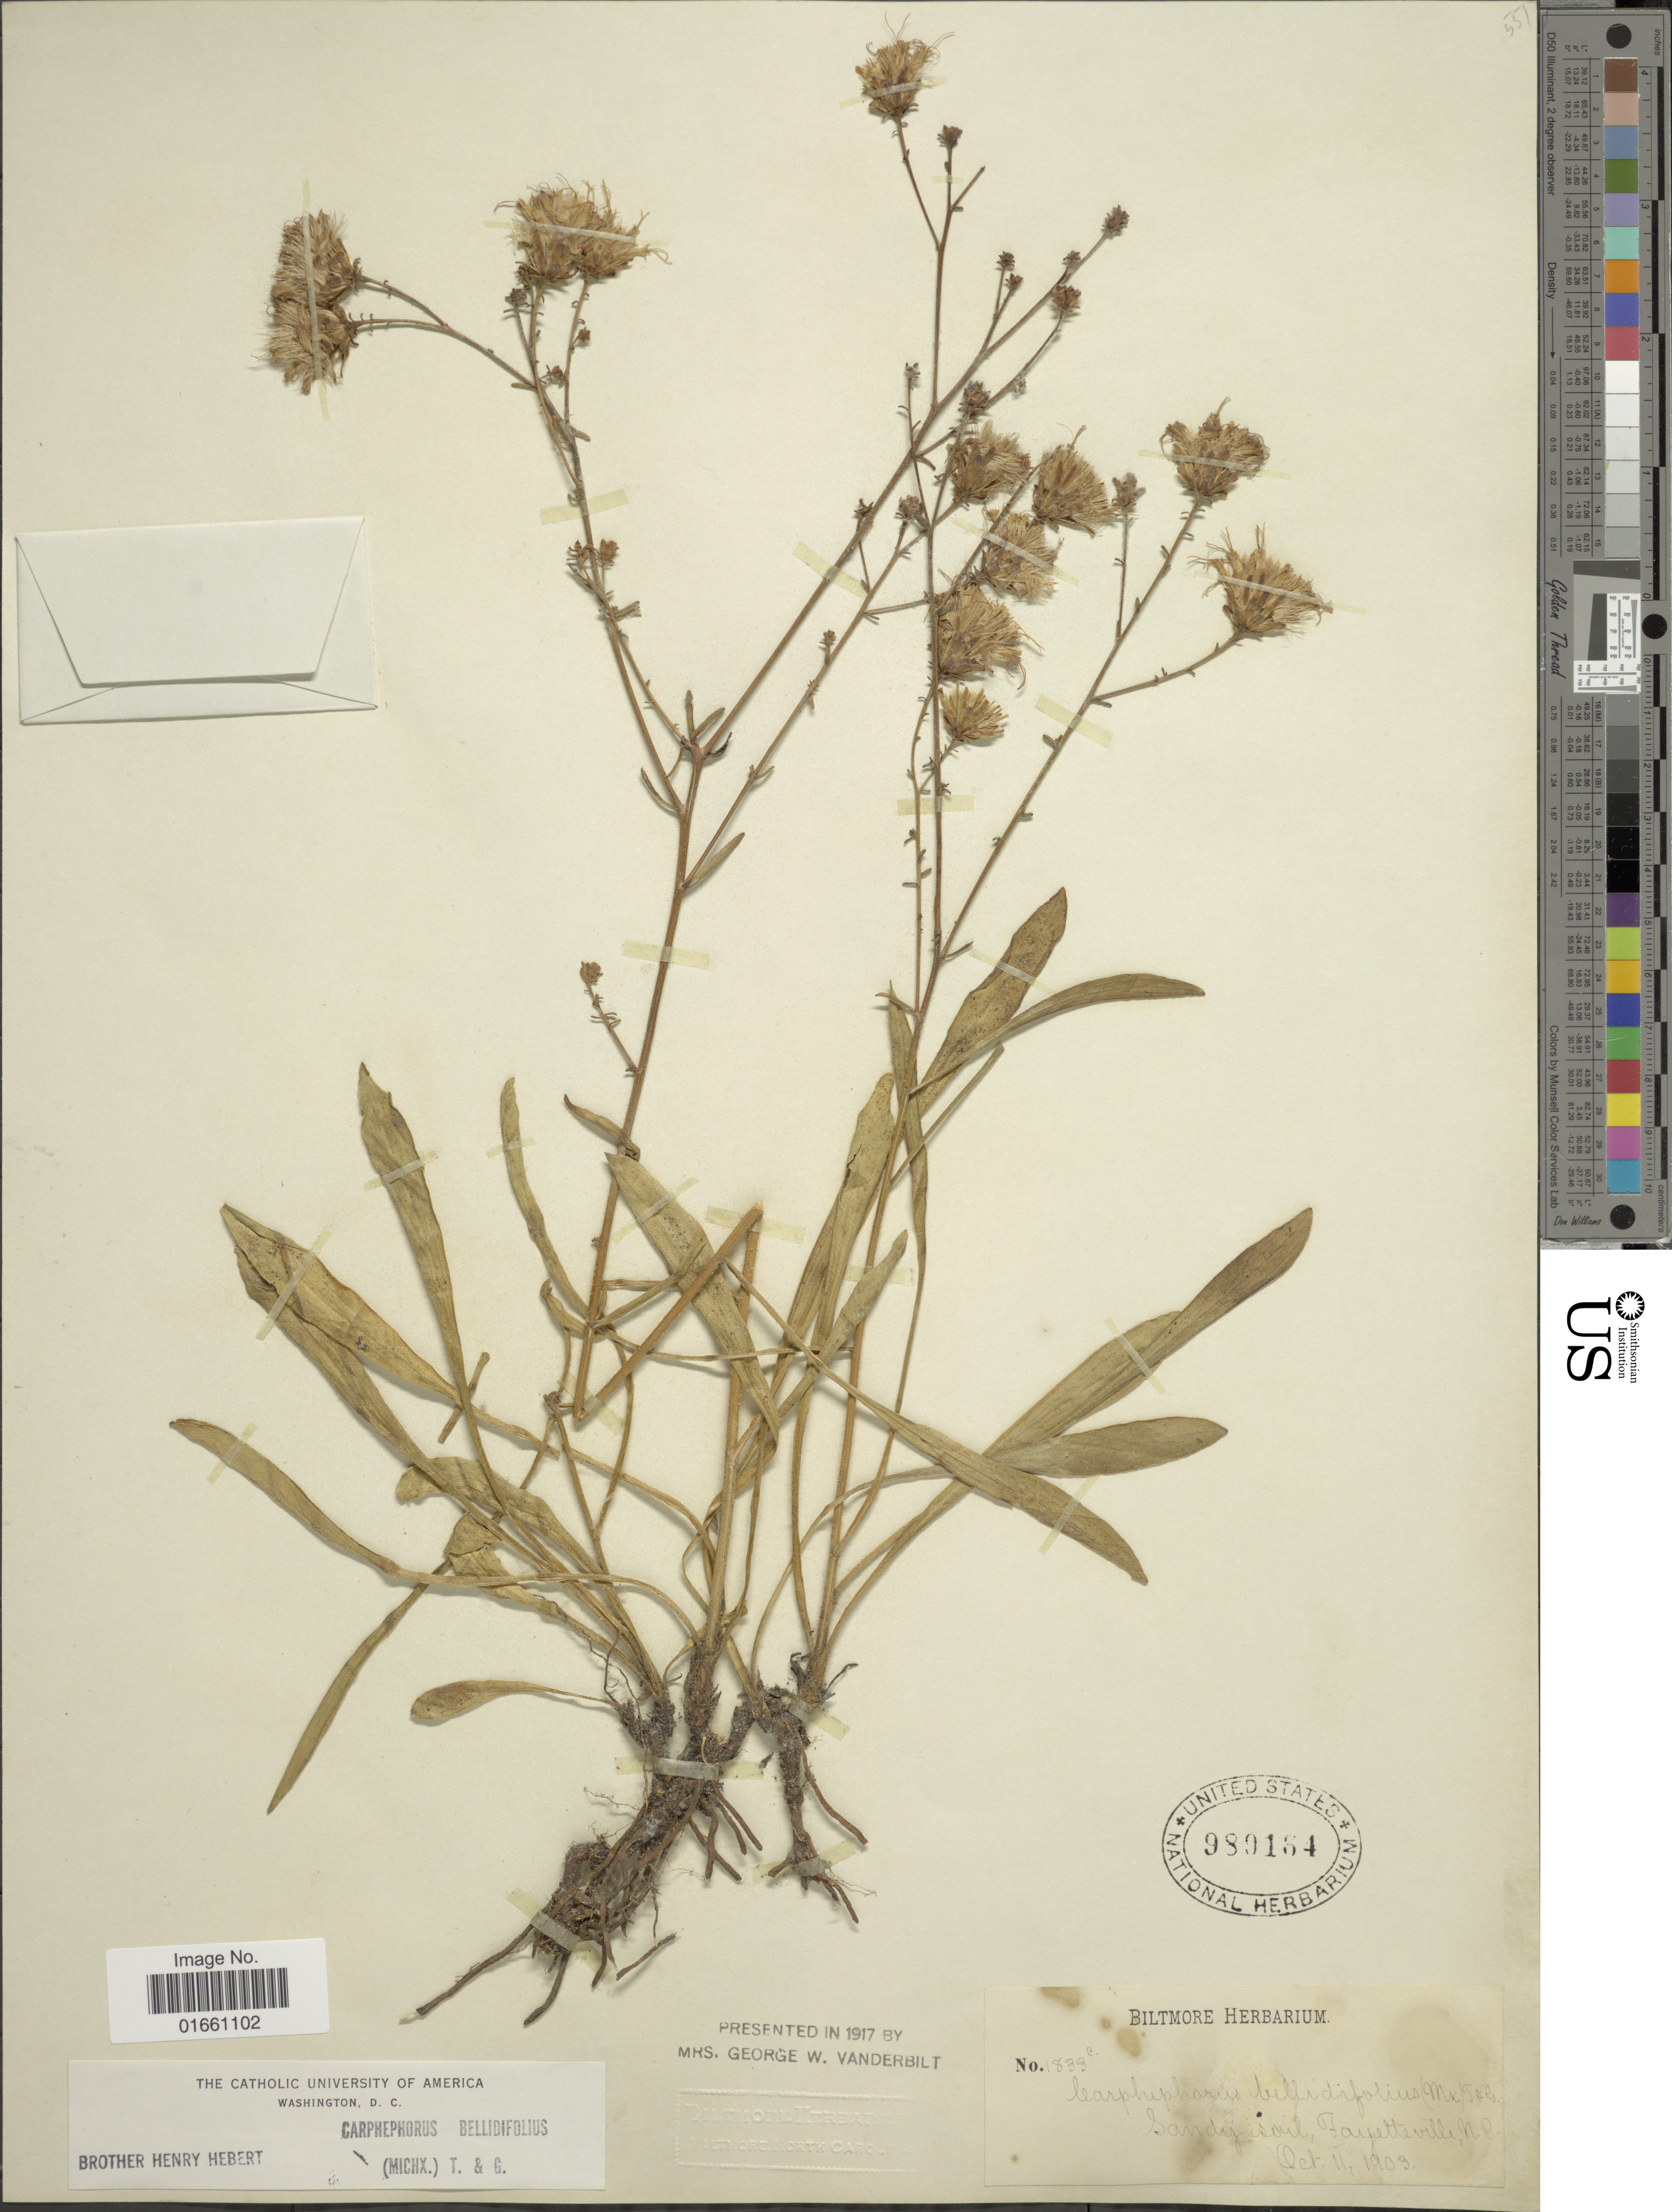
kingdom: Plantae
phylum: Tracheophyta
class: Magnoliopsida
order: Asterales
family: Asteraceae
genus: Carphephorus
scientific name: Carphephorus bellidifolius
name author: (Michx.) Torr. & A. Gray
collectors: ex herb. Biltmore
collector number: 1833c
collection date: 1903-10-11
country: United States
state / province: South Carolina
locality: Sandy soil, Fayatteville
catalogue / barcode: US 980164